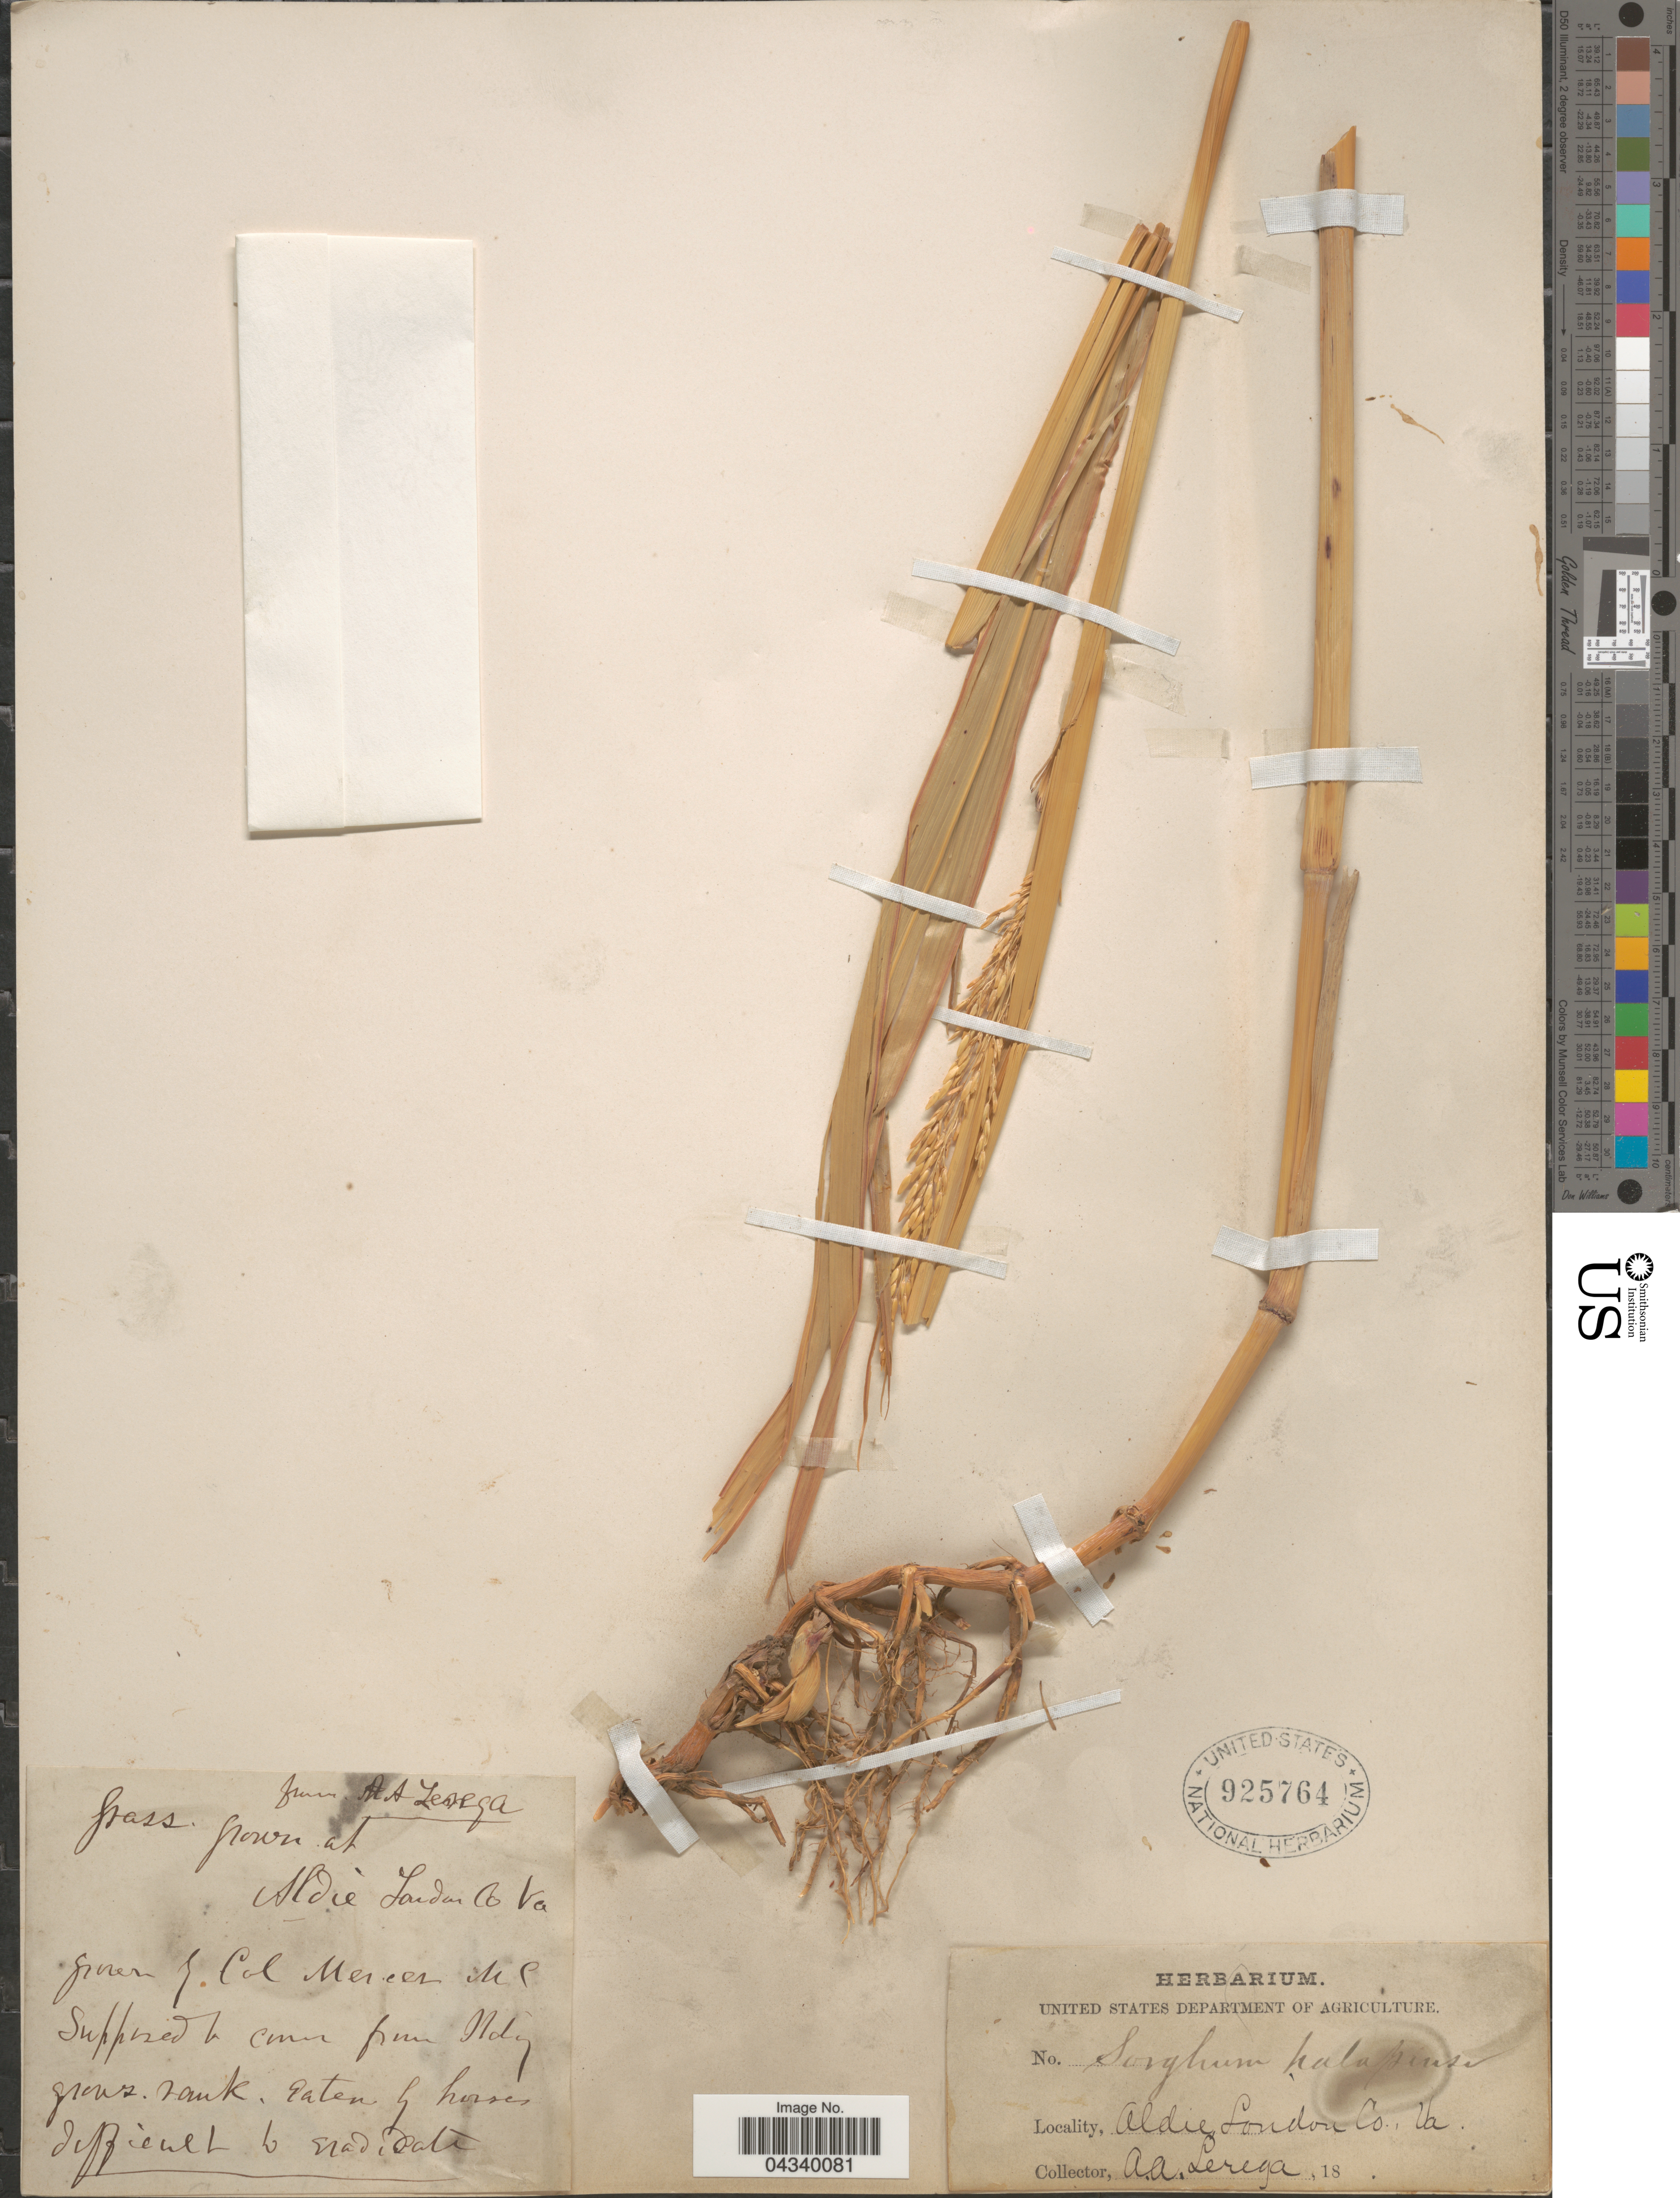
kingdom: Plantae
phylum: Tracheophyta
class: Liliopsida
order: Poales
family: Poaceae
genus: Sorghum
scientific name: Sorghum halepense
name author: (L.) Pers.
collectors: A. Lerega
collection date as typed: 18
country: United States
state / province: Virginia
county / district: Loudoun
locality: At Aldie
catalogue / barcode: US 925764